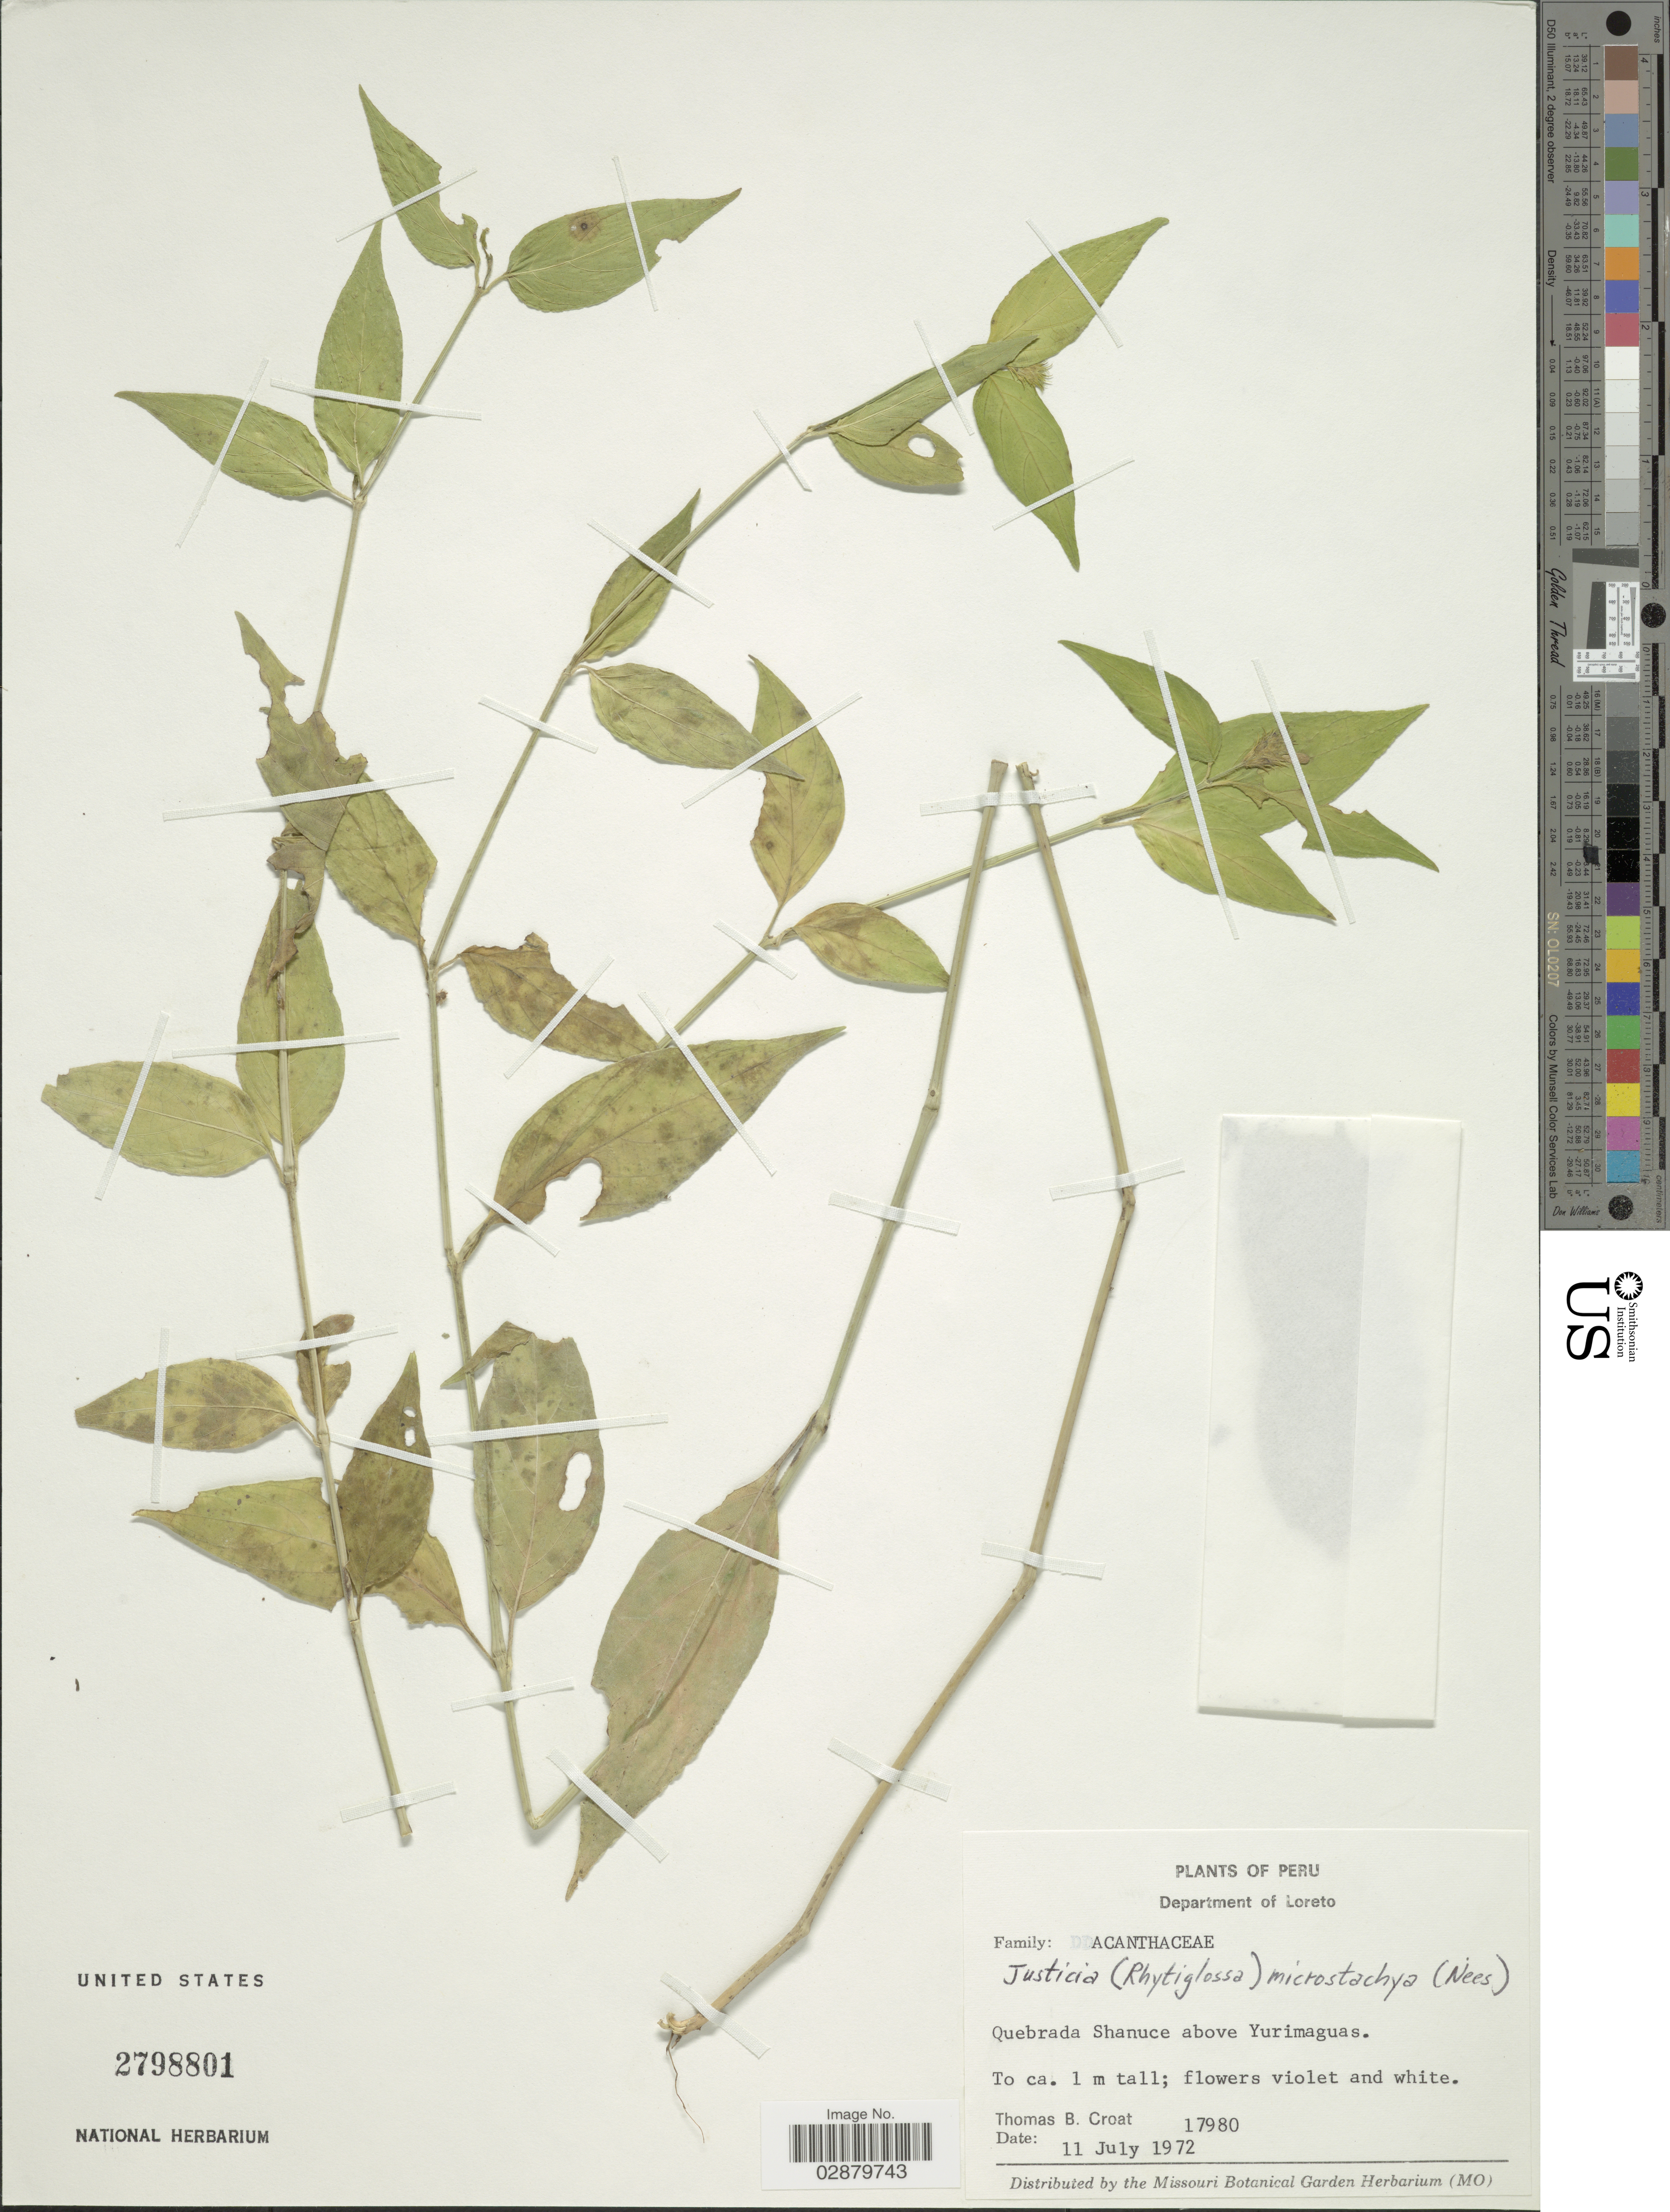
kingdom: Plantae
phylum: Tracheophyta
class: Magnoliopsida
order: Lamiales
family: Acanthaceae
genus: Rhytiglossa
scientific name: Rhytiglossa microstachya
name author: Nees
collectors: T. B. Croat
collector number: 17980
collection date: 1972-07-11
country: Peru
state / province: Loreto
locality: Department of Loreto. Quebrada Shanuce above Yurimaguas.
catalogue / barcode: US 2798801